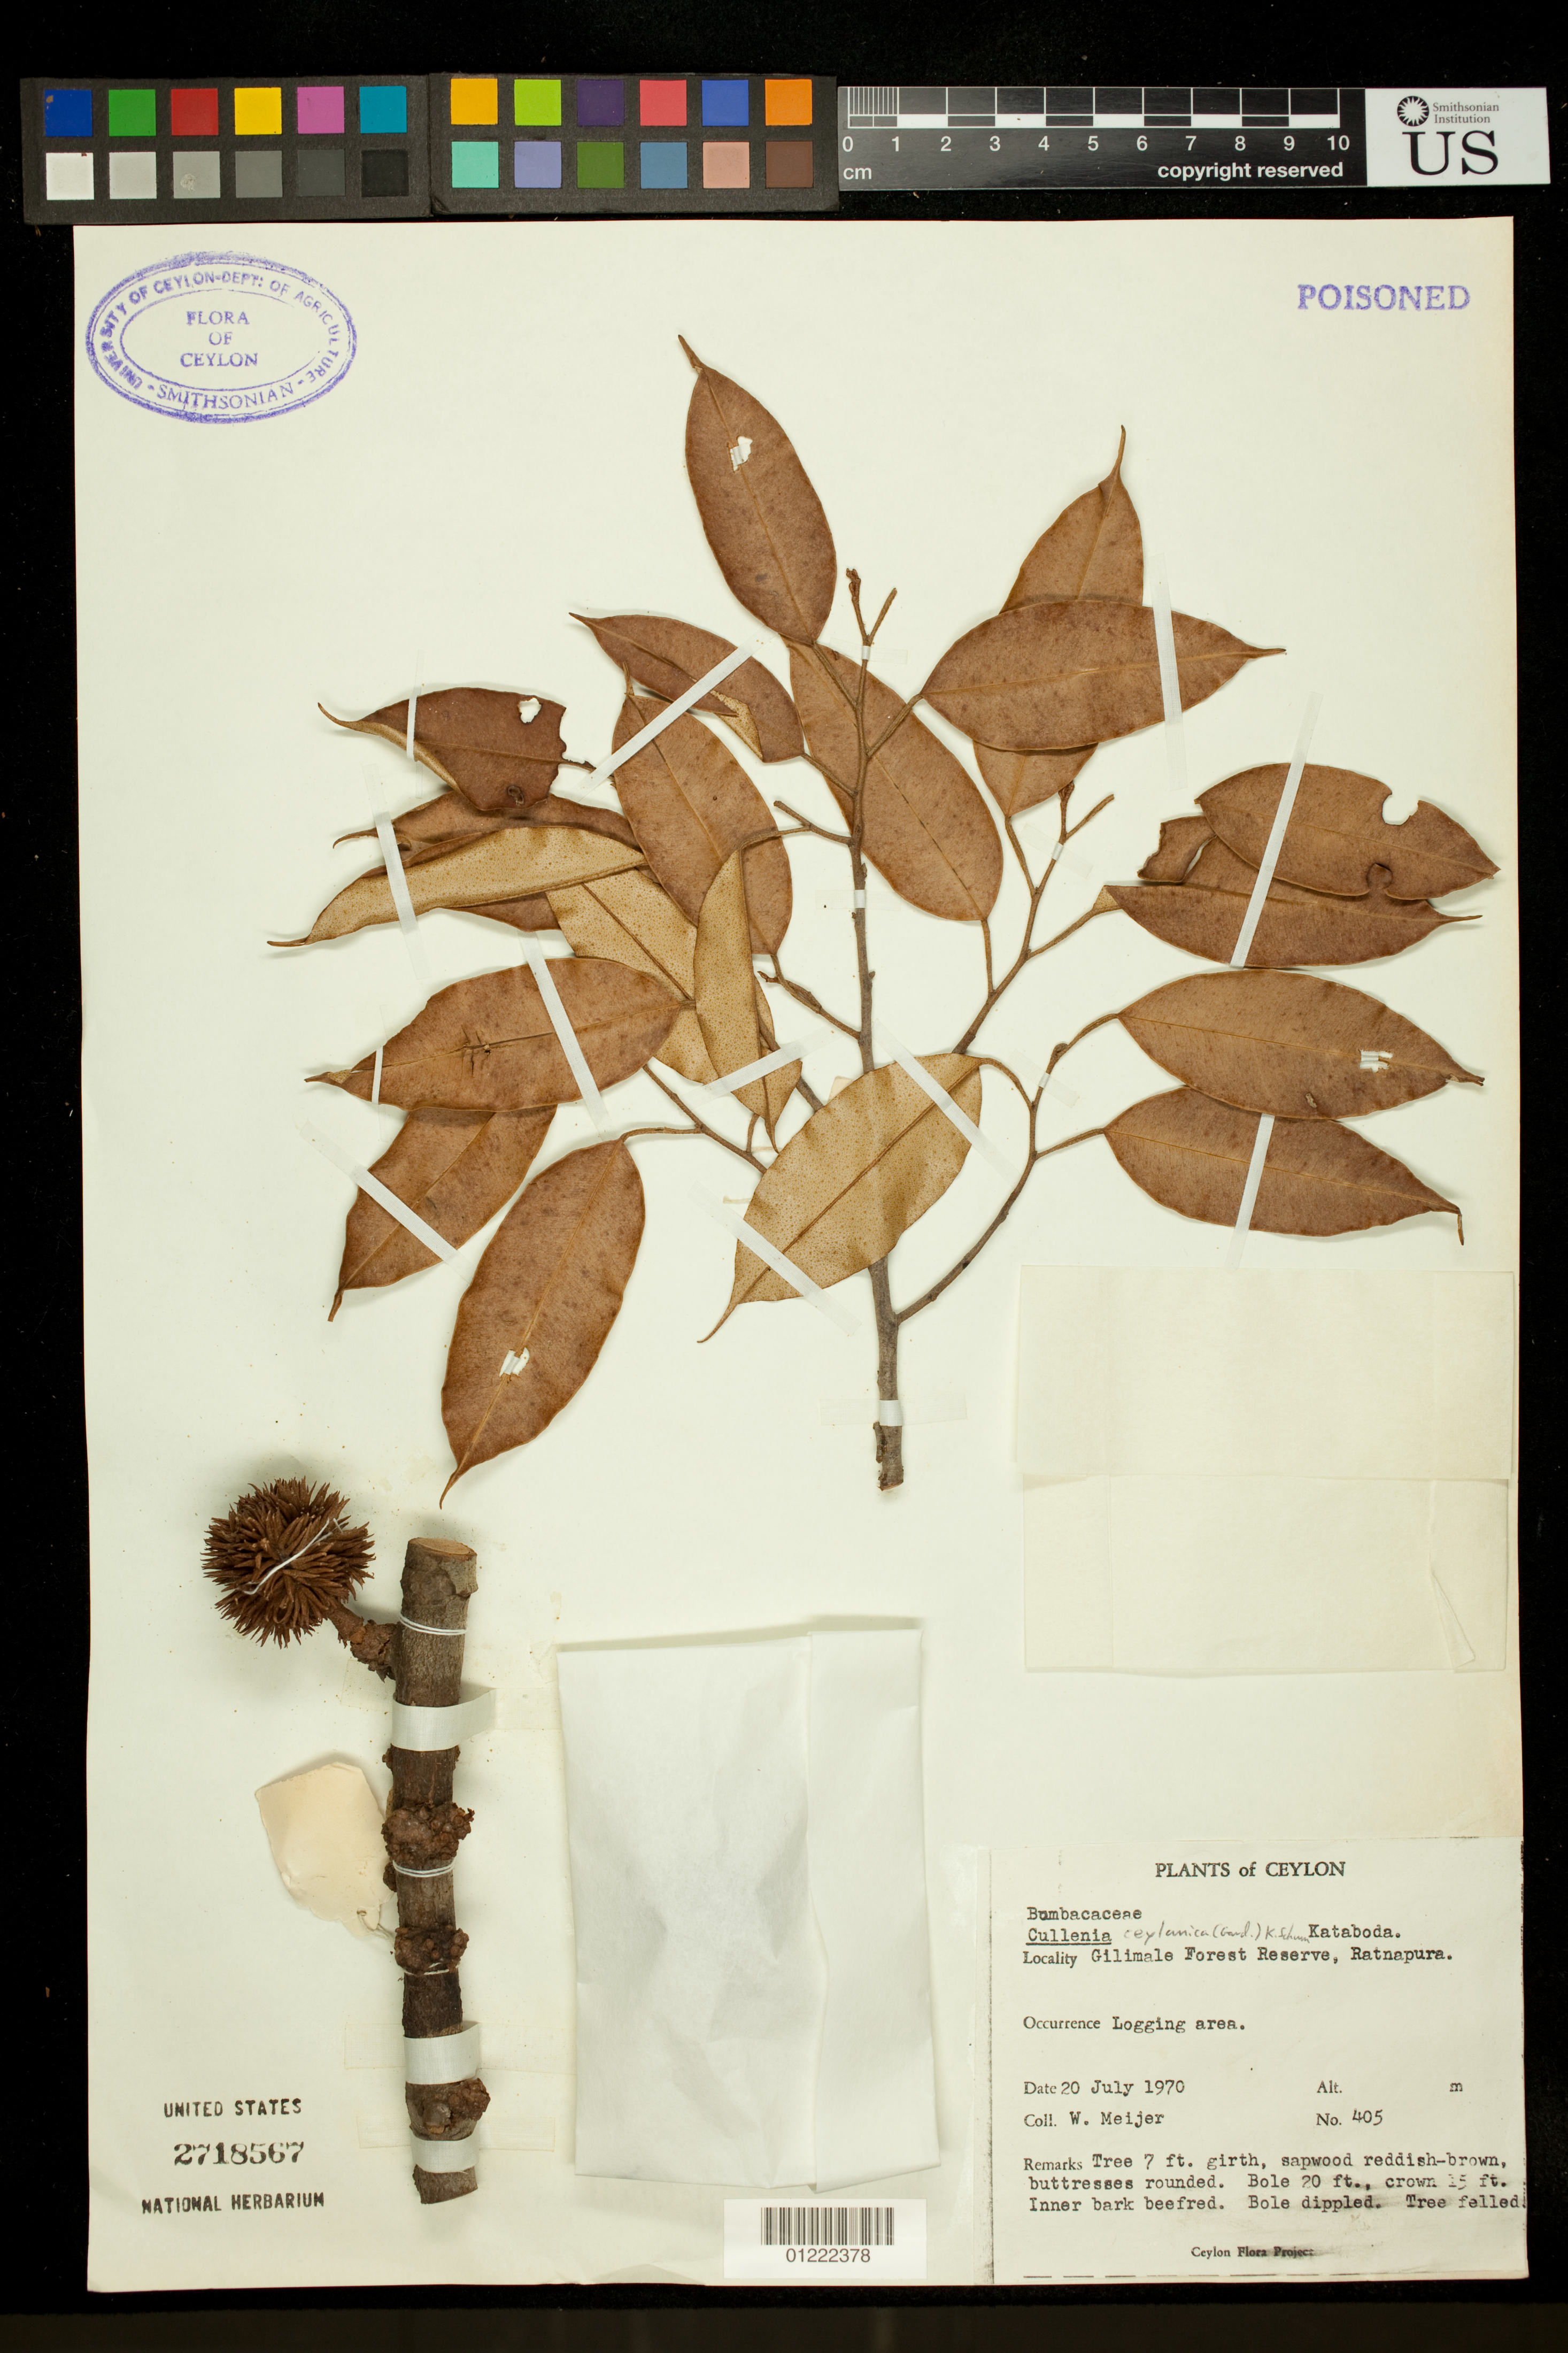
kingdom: Plantae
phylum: Tracheophyta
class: Magnoliopsida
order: Malvales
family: Malvaceae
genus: Cullenia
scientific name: Cullenia ceylanica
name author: (Gardner) K. Schum.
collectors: W. Meijer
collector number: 405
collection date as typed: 7/20/1970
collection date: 1970-07-20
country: Sri Lanka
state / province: Sabaragamuwa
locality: Gilimale Forest Reserve, Ratnapura. Loggin area.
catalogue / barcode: US 2718567